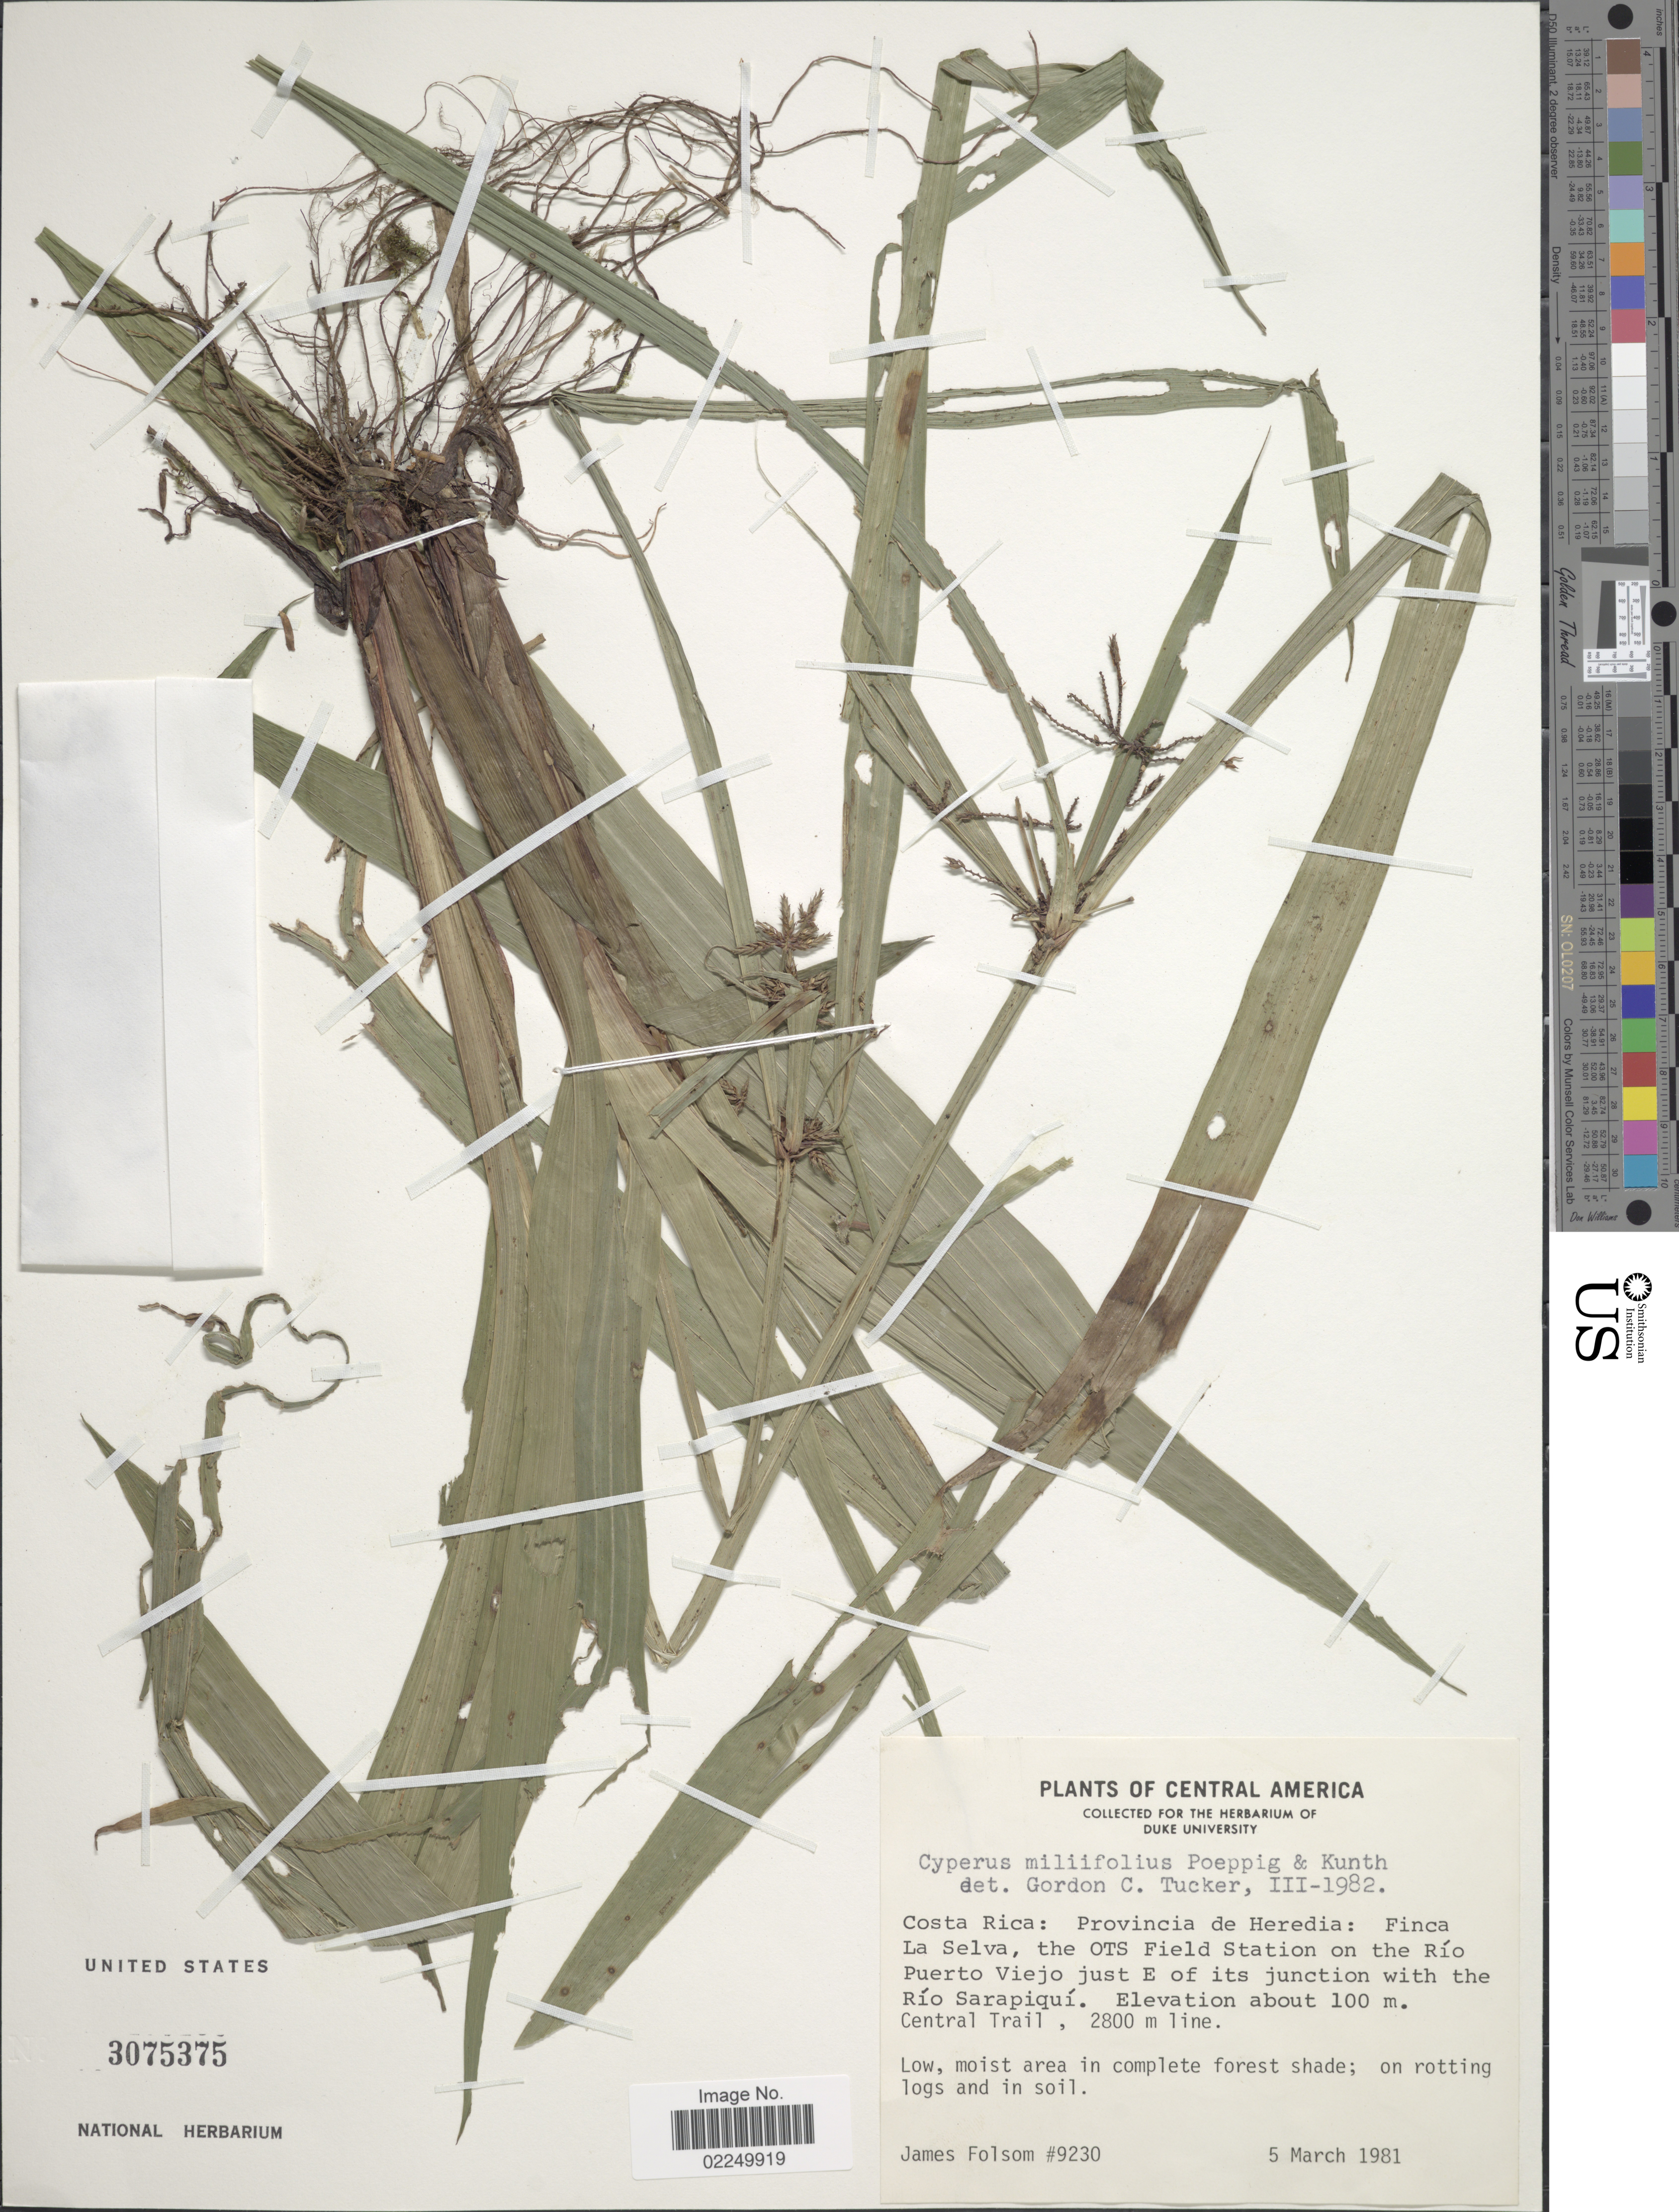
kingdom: Plantae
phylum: Tracheophyta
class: Liliopsida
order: Poales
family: Cyperaceae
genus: Cyperus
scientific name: Cyperus miliifolius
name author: Poepp. & Kunth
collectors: J. P. Folsom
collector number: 9230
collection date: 1981-03-05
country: Costa Rica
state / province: Heredia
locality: Finca La Selva, the OTS Field Station on the Rio Puerto Viejo just E of its junction with the Rio Sarapique, Central Trail, low, moist area in complete forest shade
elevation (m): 2800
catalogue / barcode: US 3075375